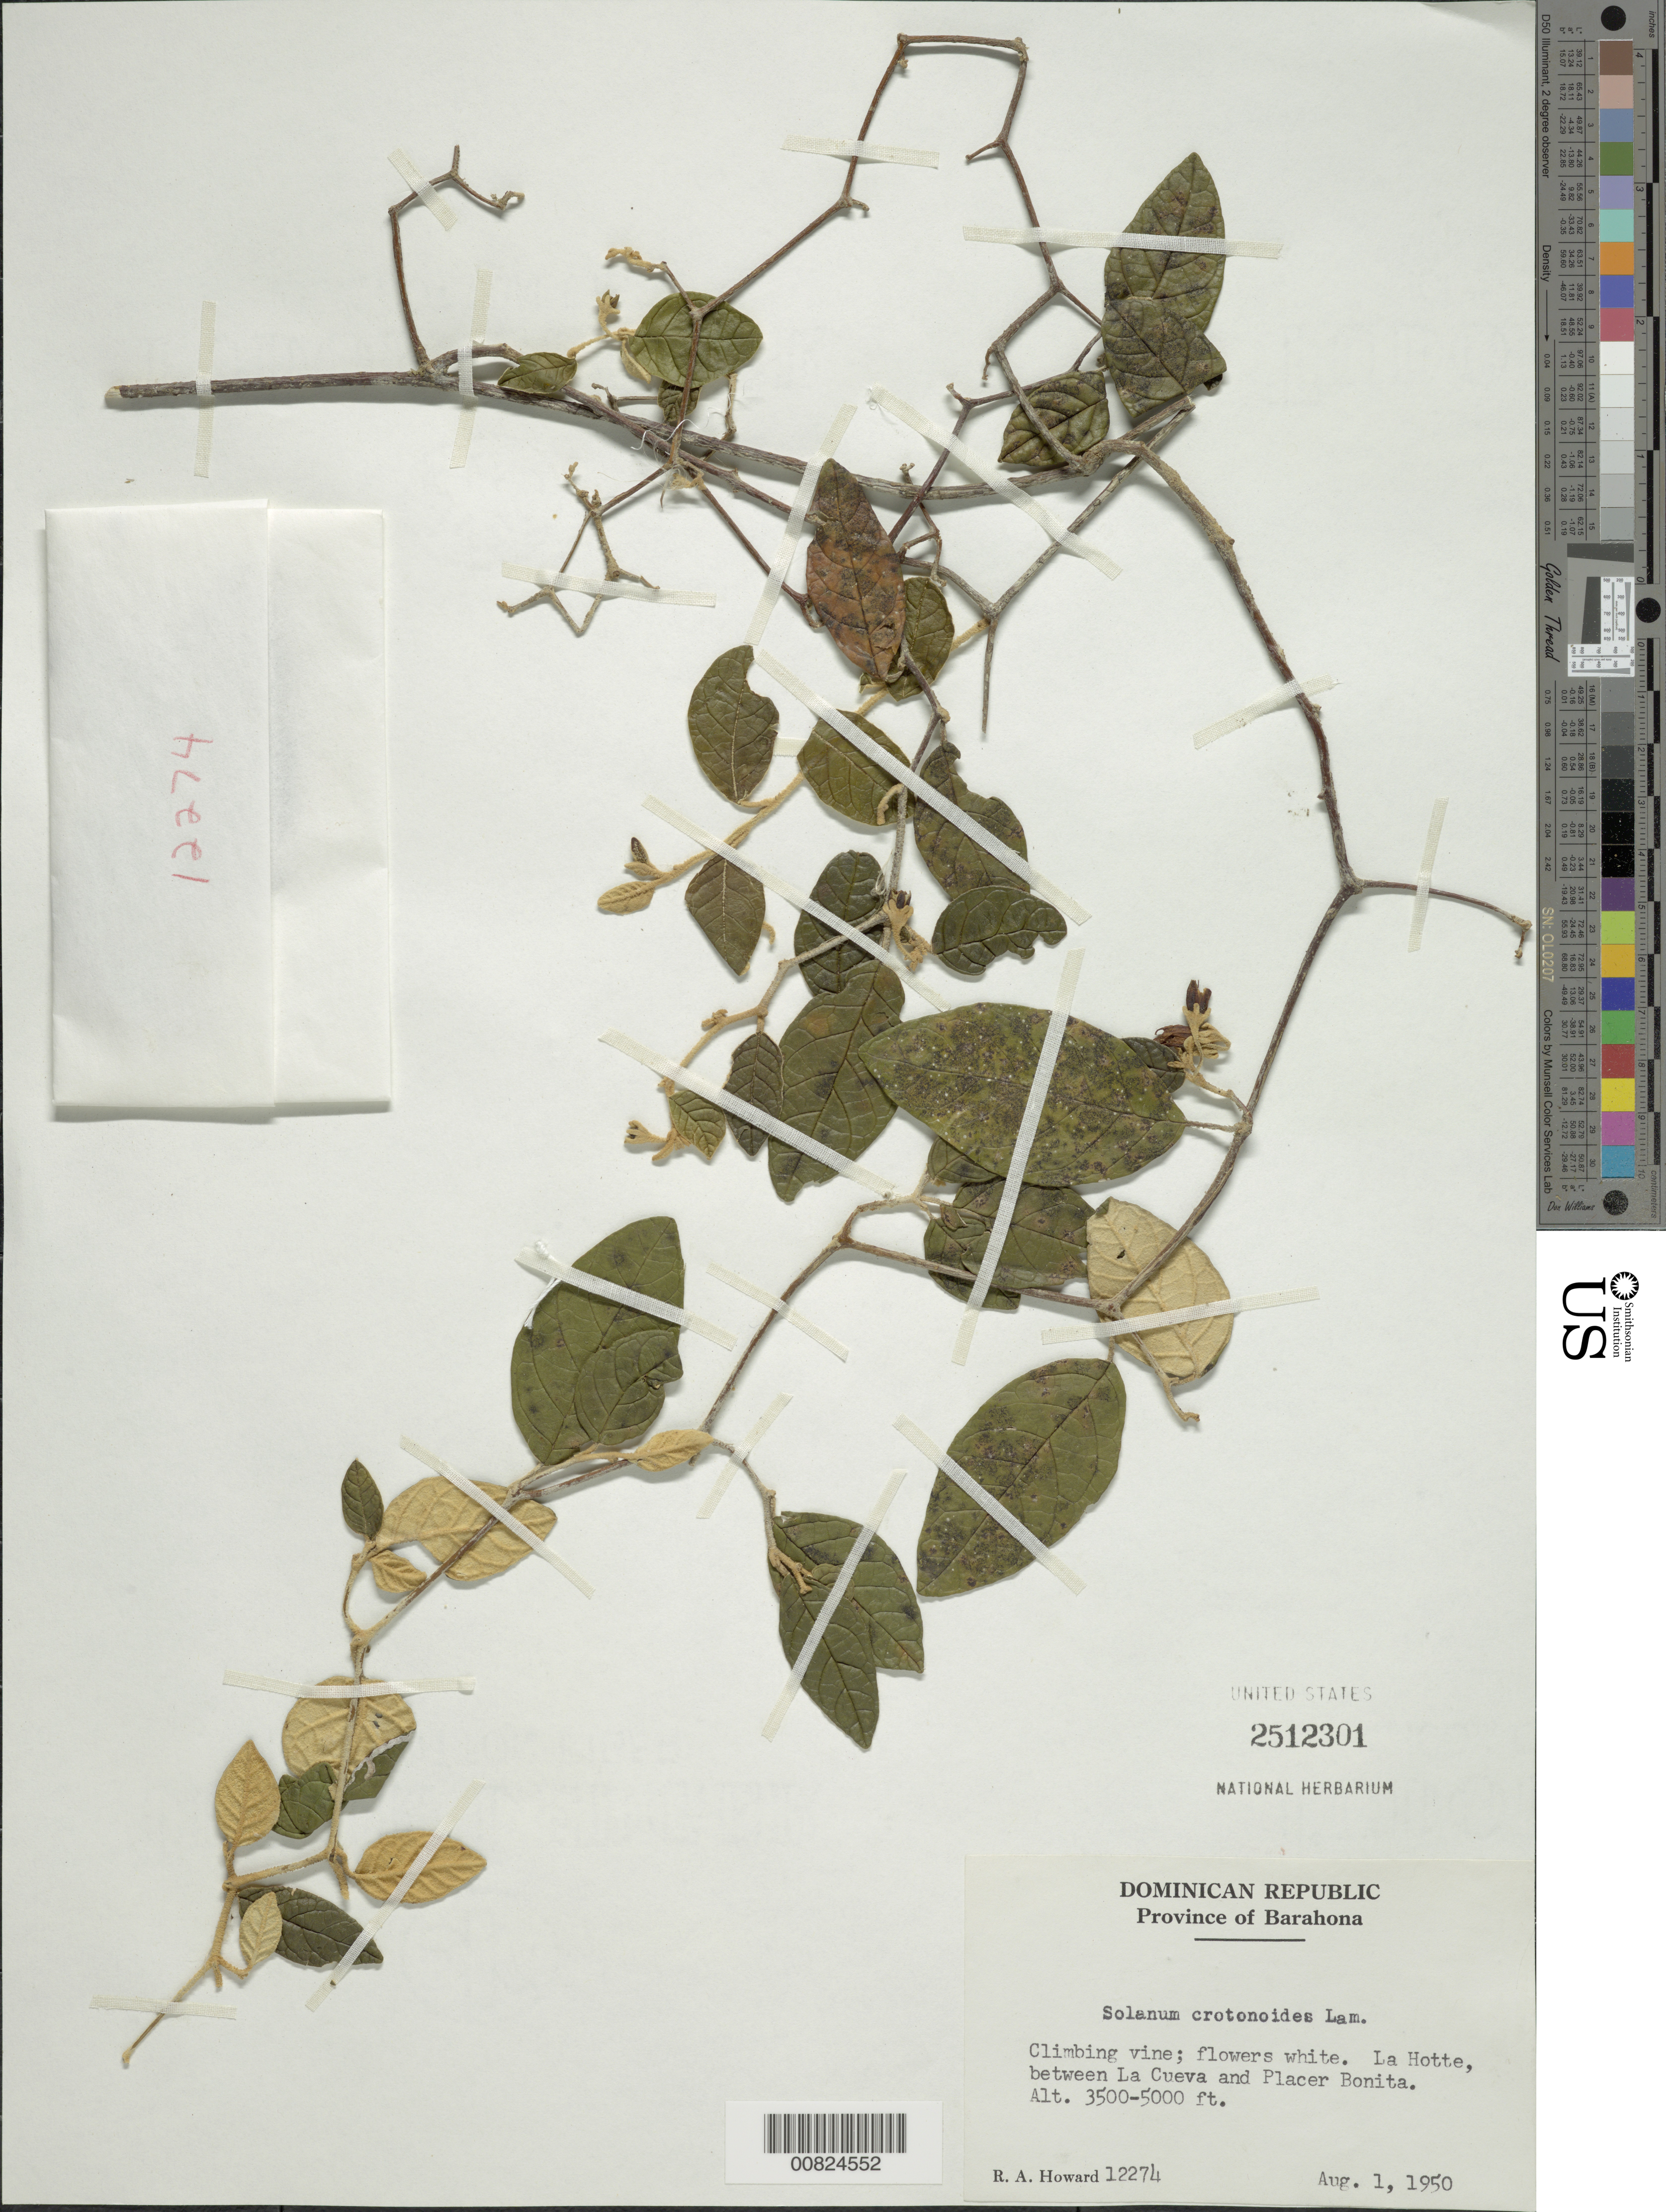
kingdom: Plantae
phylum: Tracheophyta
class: Magnoliopsida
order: Solanales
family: Solanaceae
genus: Solanum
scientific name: Solanum crotonoides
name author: Lam.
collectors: R. A. Howard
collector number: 12274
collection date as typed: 01 Aug 1950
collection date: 1950-08-01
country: Dominican Republic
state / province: Barahona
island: Hispaniola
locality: La Hotte, between La Cueva and Placer Bonita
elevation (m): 1067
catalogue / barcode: US 2512301